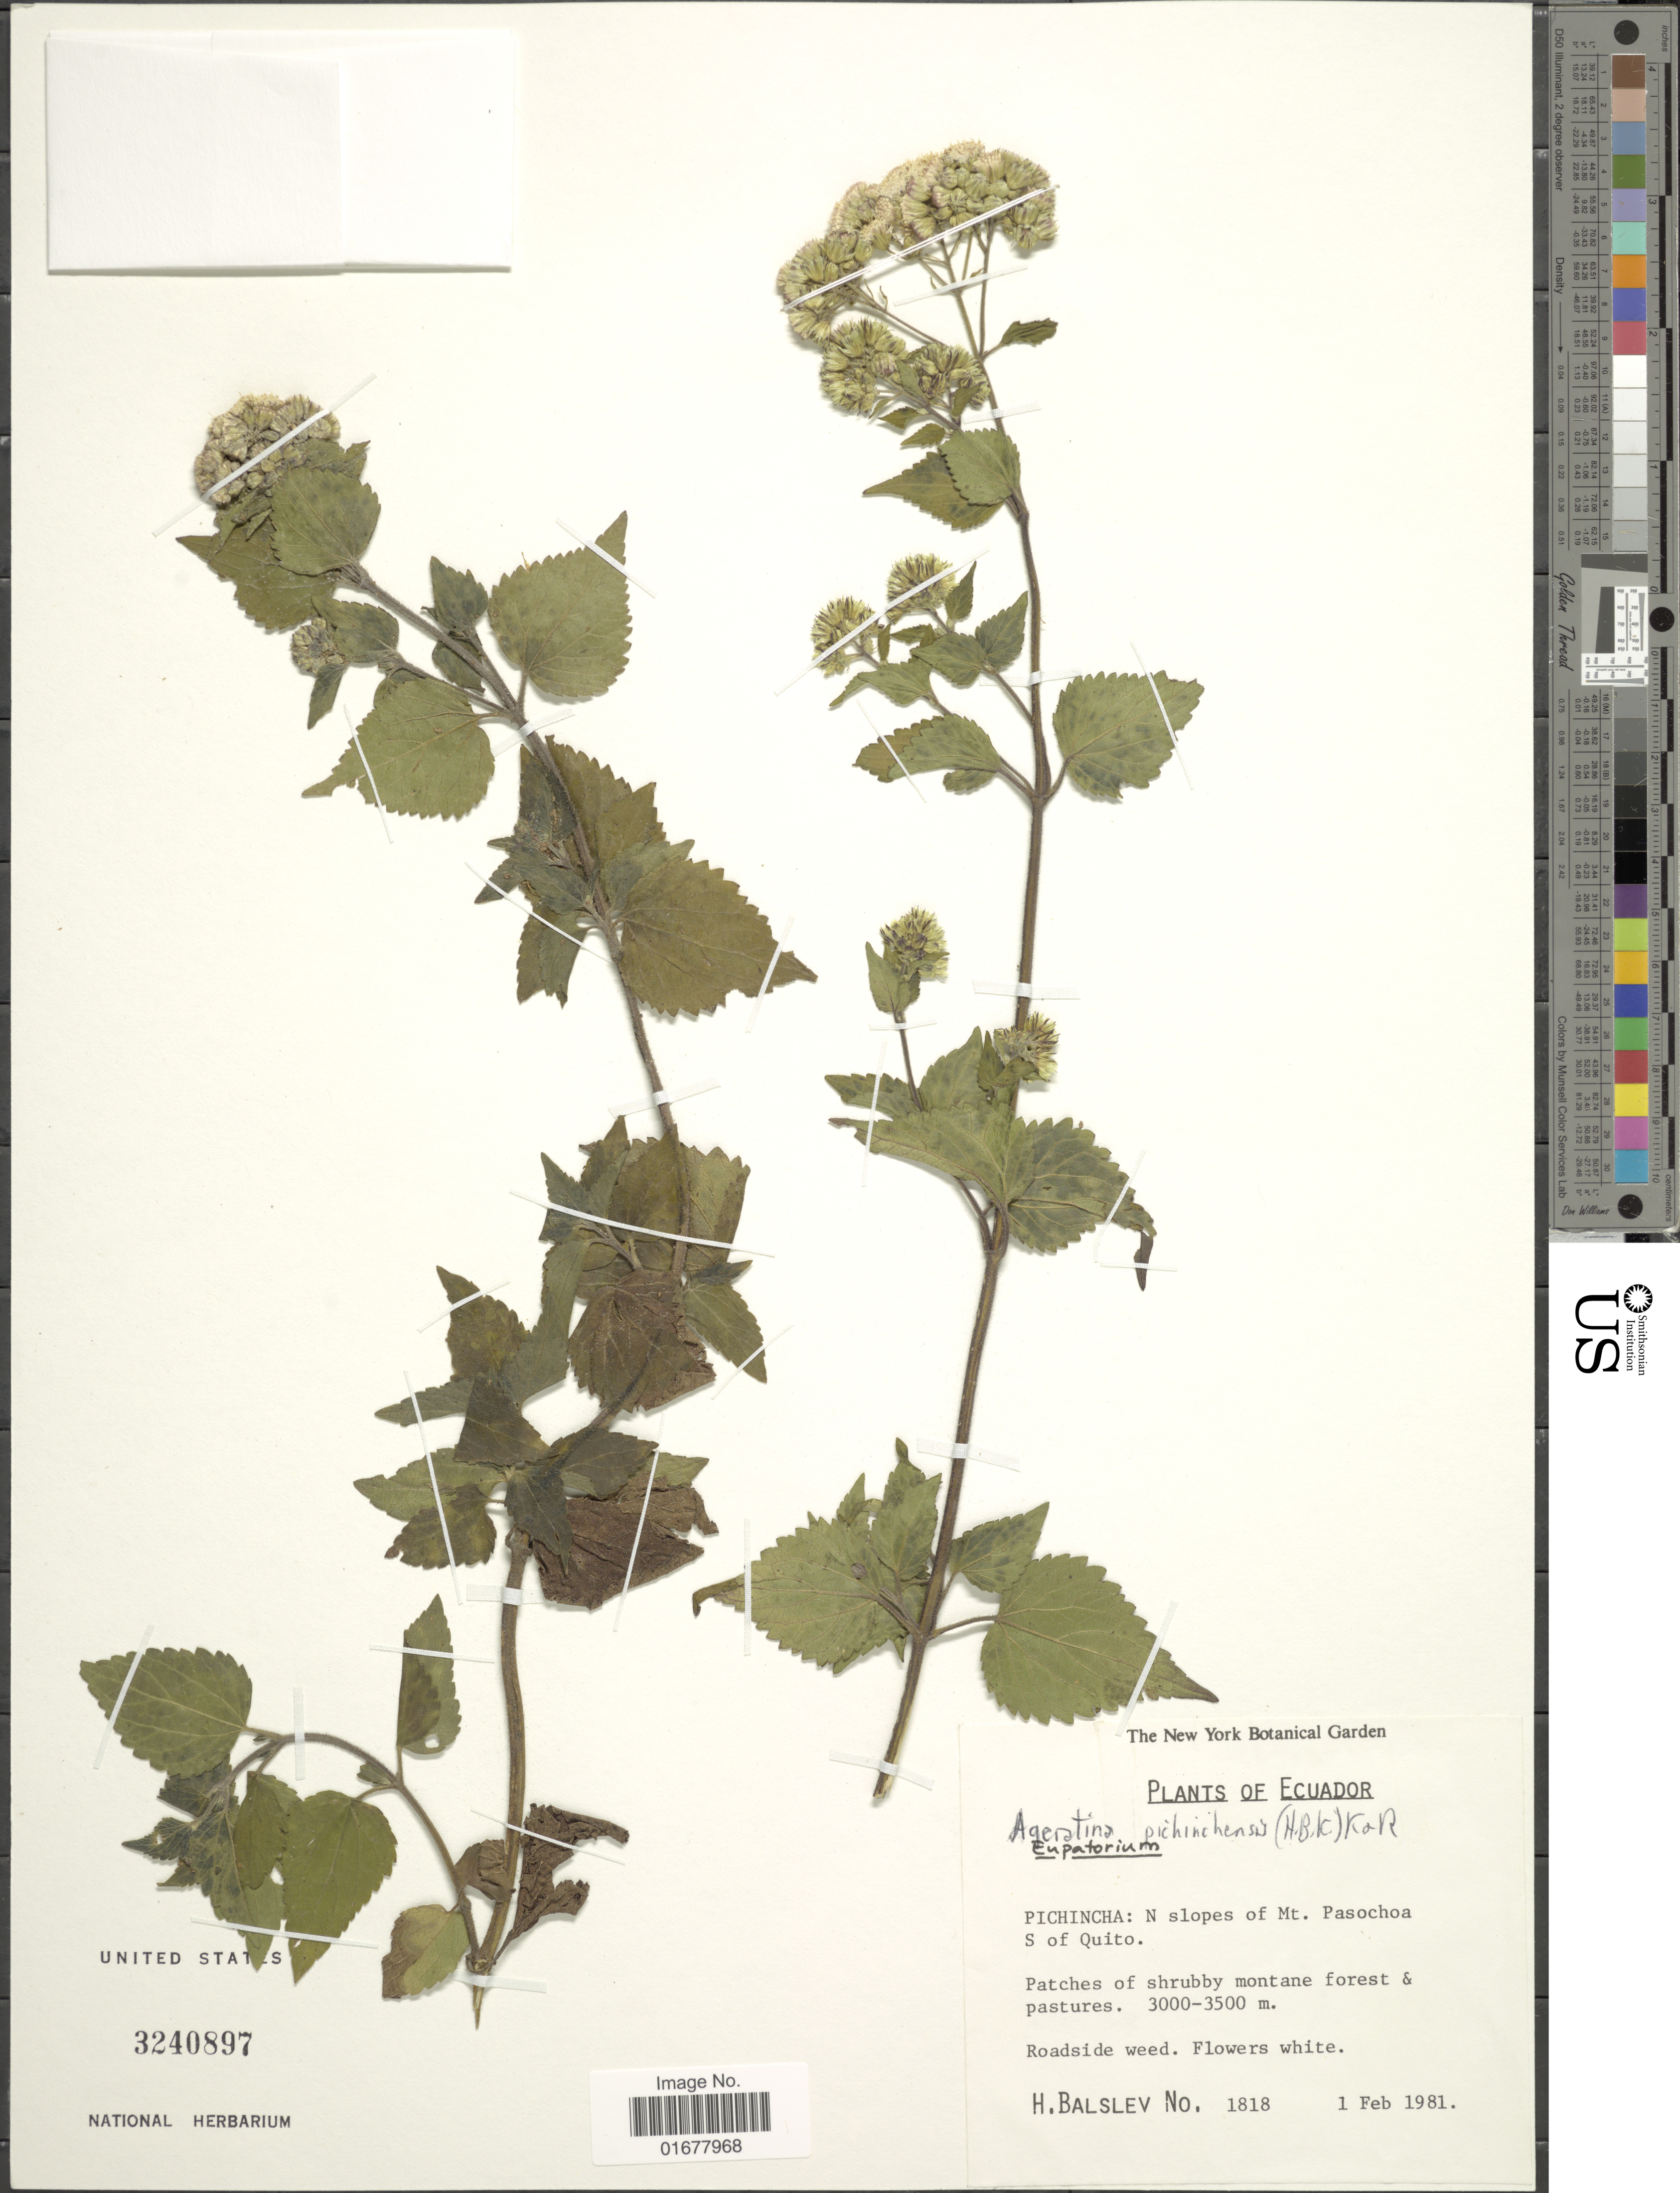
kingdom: Plantae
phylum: Tracheophyta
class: Magnoliopsida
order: Asterales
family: Asteraceae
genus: Ageratina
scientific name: Ageratina pichinchensis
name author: (Kunth) R.M. King & H. Rob.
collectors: H. Balslev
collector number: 1818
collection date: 1981-02-01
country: Ecuador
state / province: Pichincha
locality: Pichincha: N slopes of Mt. Pasochoa S of Quito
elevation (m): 3000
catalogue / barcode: US 3240897